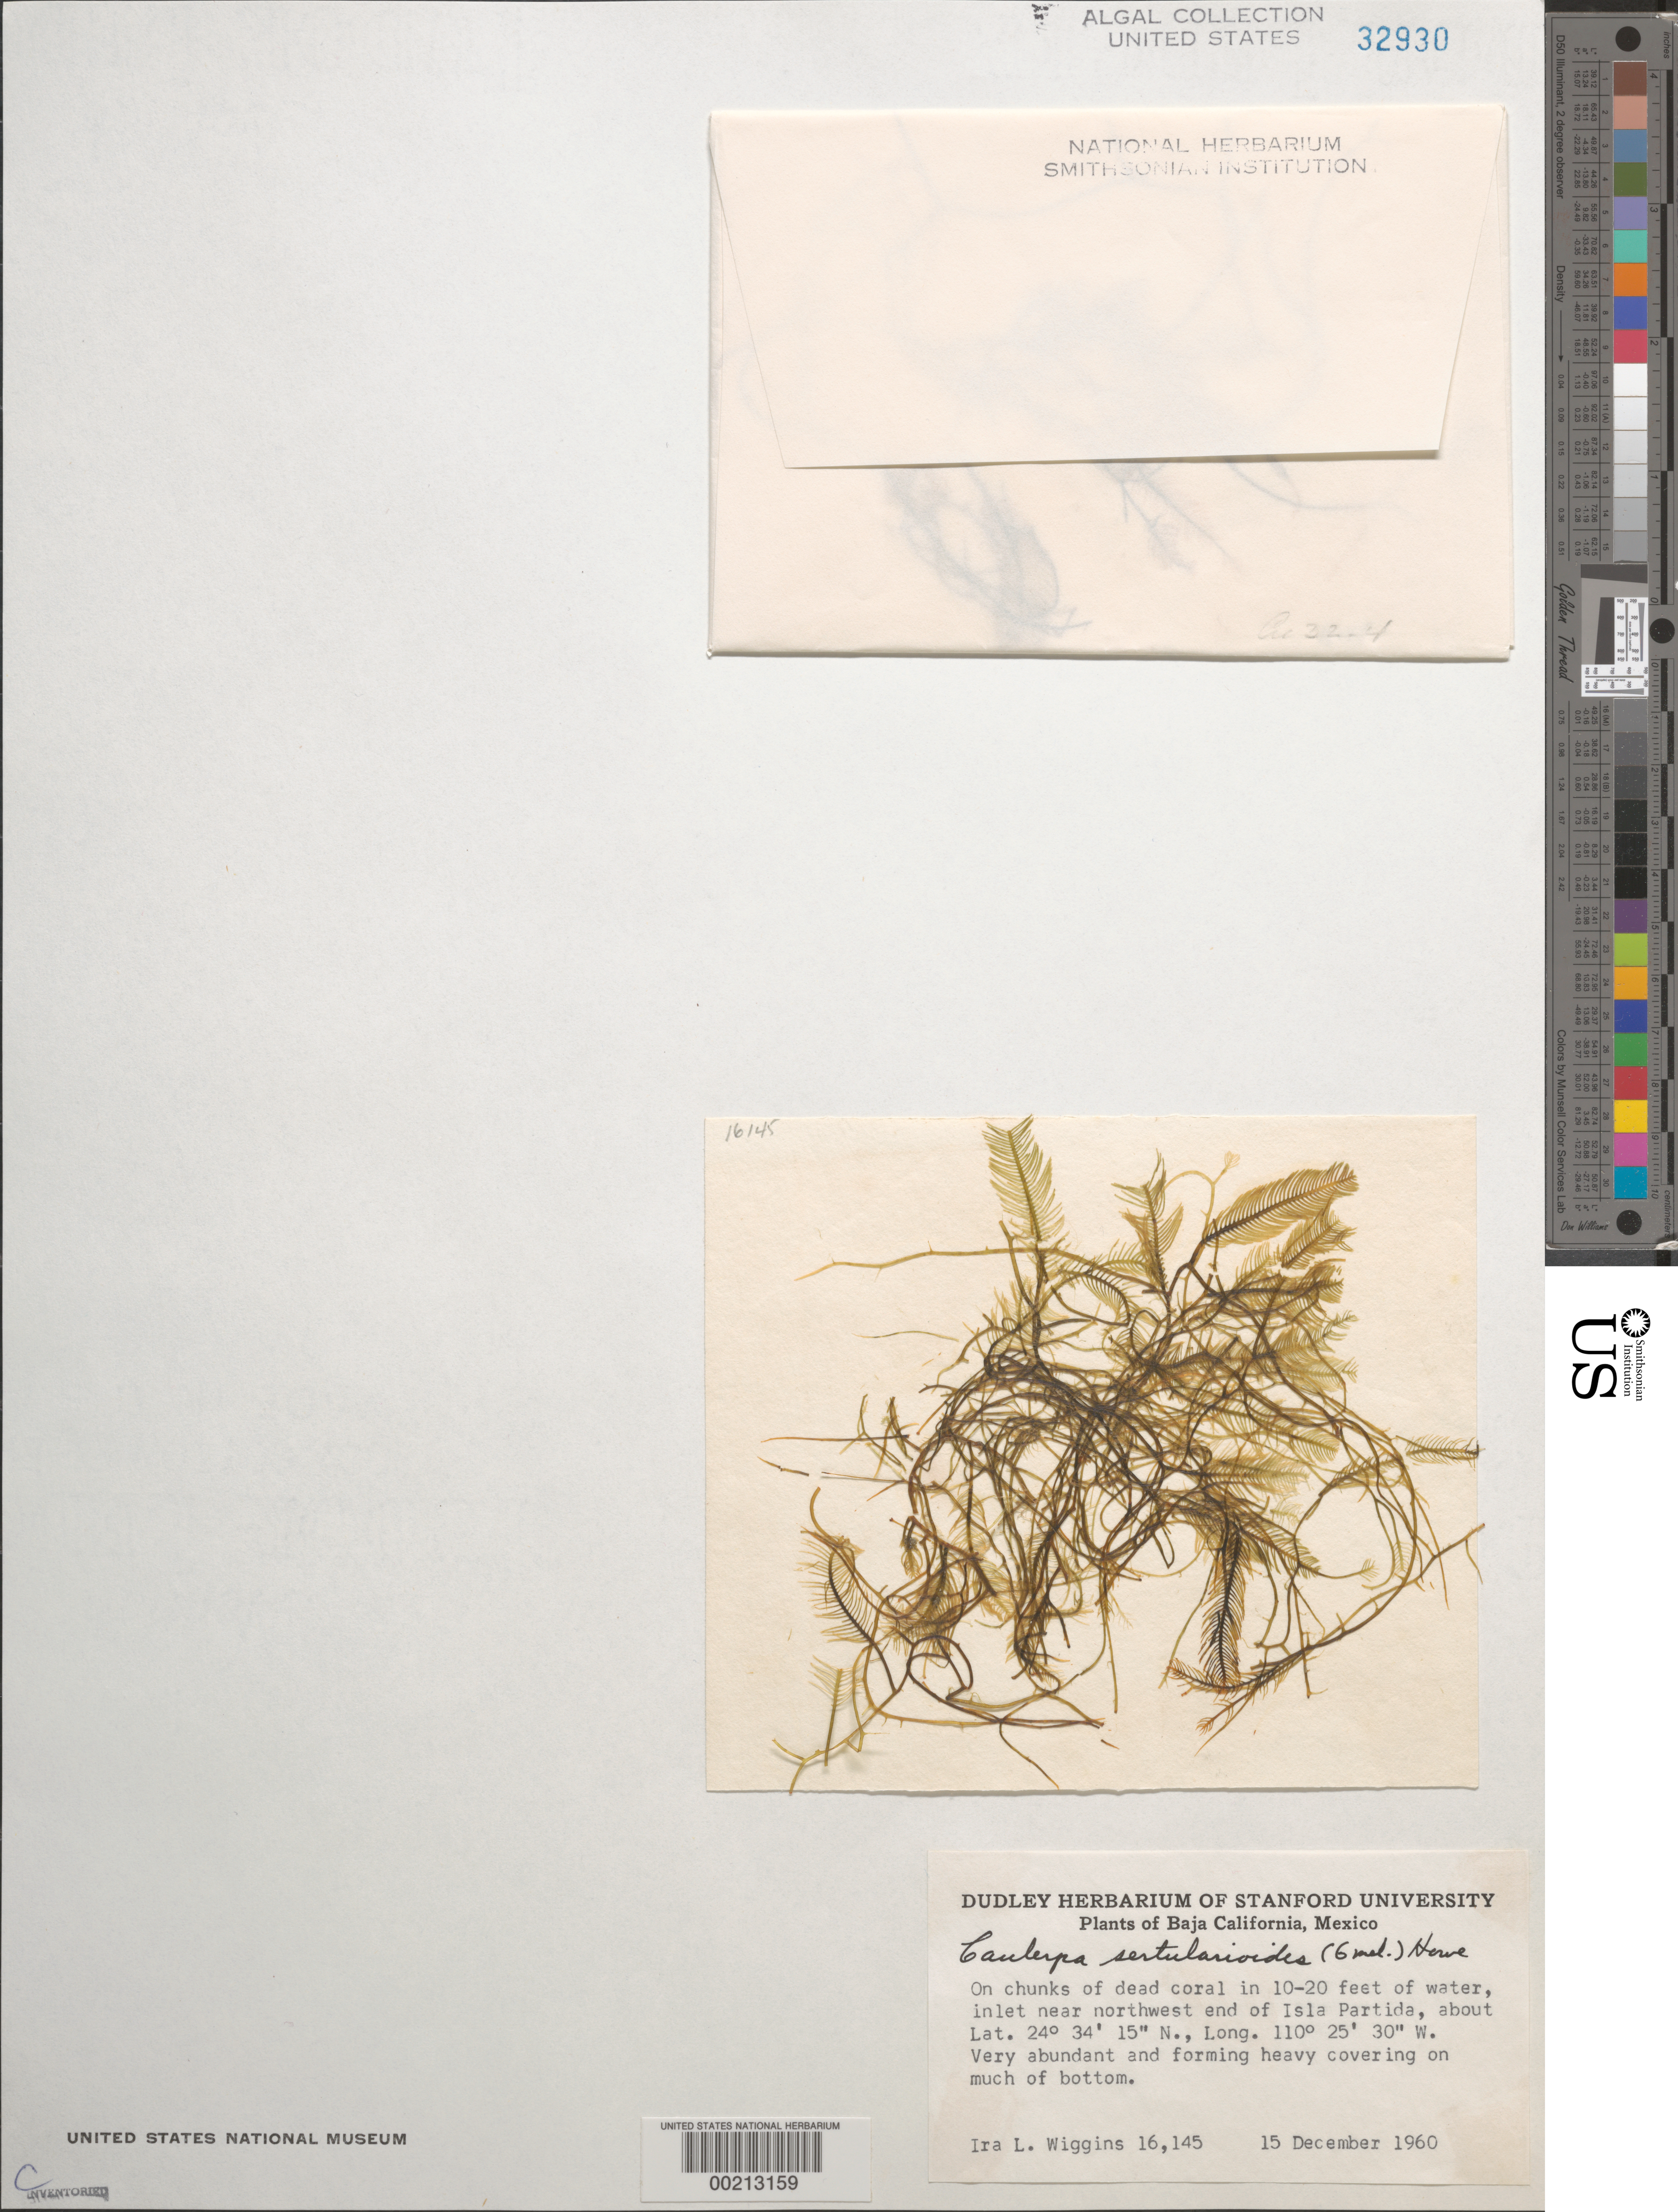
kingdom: Plantae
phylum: Chlorophyta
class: Ulvophyceae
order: Bryopsidales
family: Caulerpaceae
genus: Caulerpa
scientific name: Caulerpa sertularioides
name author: (S.G. Gmel.) M. Howe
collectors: I. L. Wiggins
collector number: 16145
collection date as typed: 15 Dec 1960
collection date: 1960-12-15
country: Mexico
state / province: Baja California Sur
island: Isla Partida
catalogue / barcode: US 32930